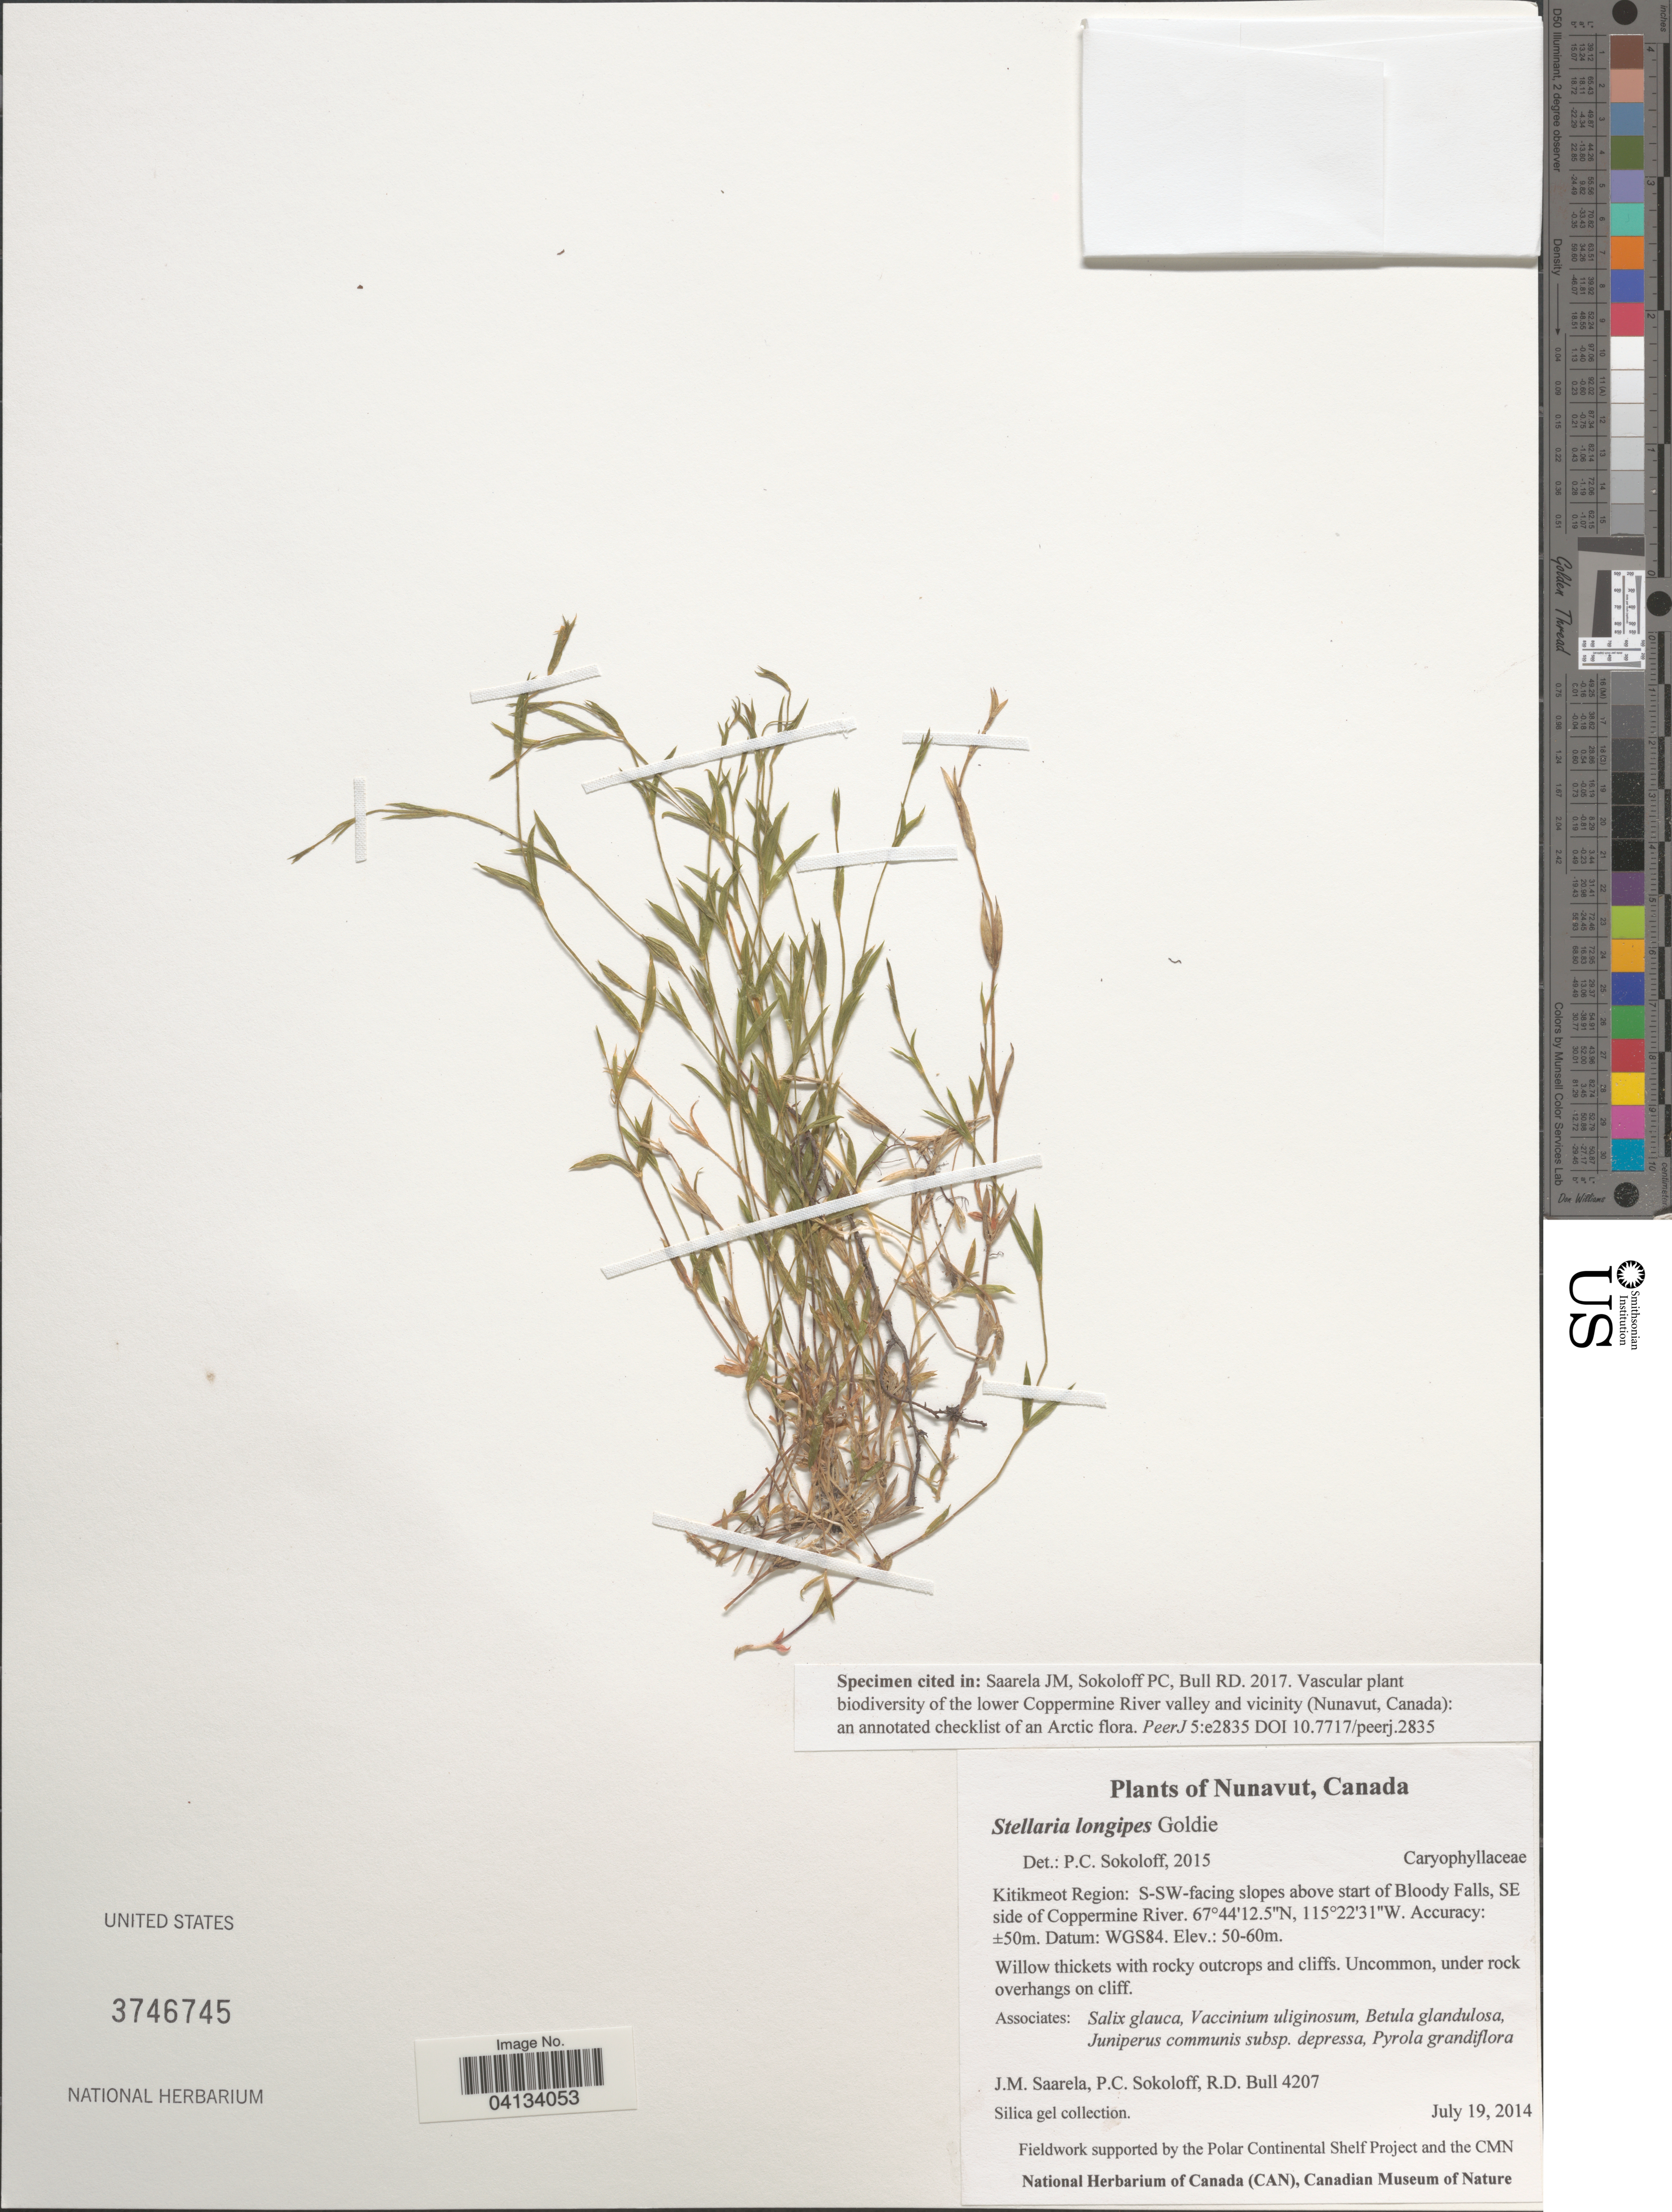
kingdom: Plantae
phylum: Tracheophyta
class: Magnoliopsida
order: Caryophyllales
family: Caryophyllaceae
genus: Stellaria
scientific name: Stellaria longipes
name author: Goldie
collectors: J. Saarela, P. Sokoloff & R. Bull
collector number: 4207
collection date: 2014-07-19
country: Canada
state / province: Nunavut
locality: Kitikmeot Region: S-SW-facing slopes above start of Bloody Falls, SE side of Coppermine River. WGS84.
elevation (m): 50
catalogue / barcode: US 3746745